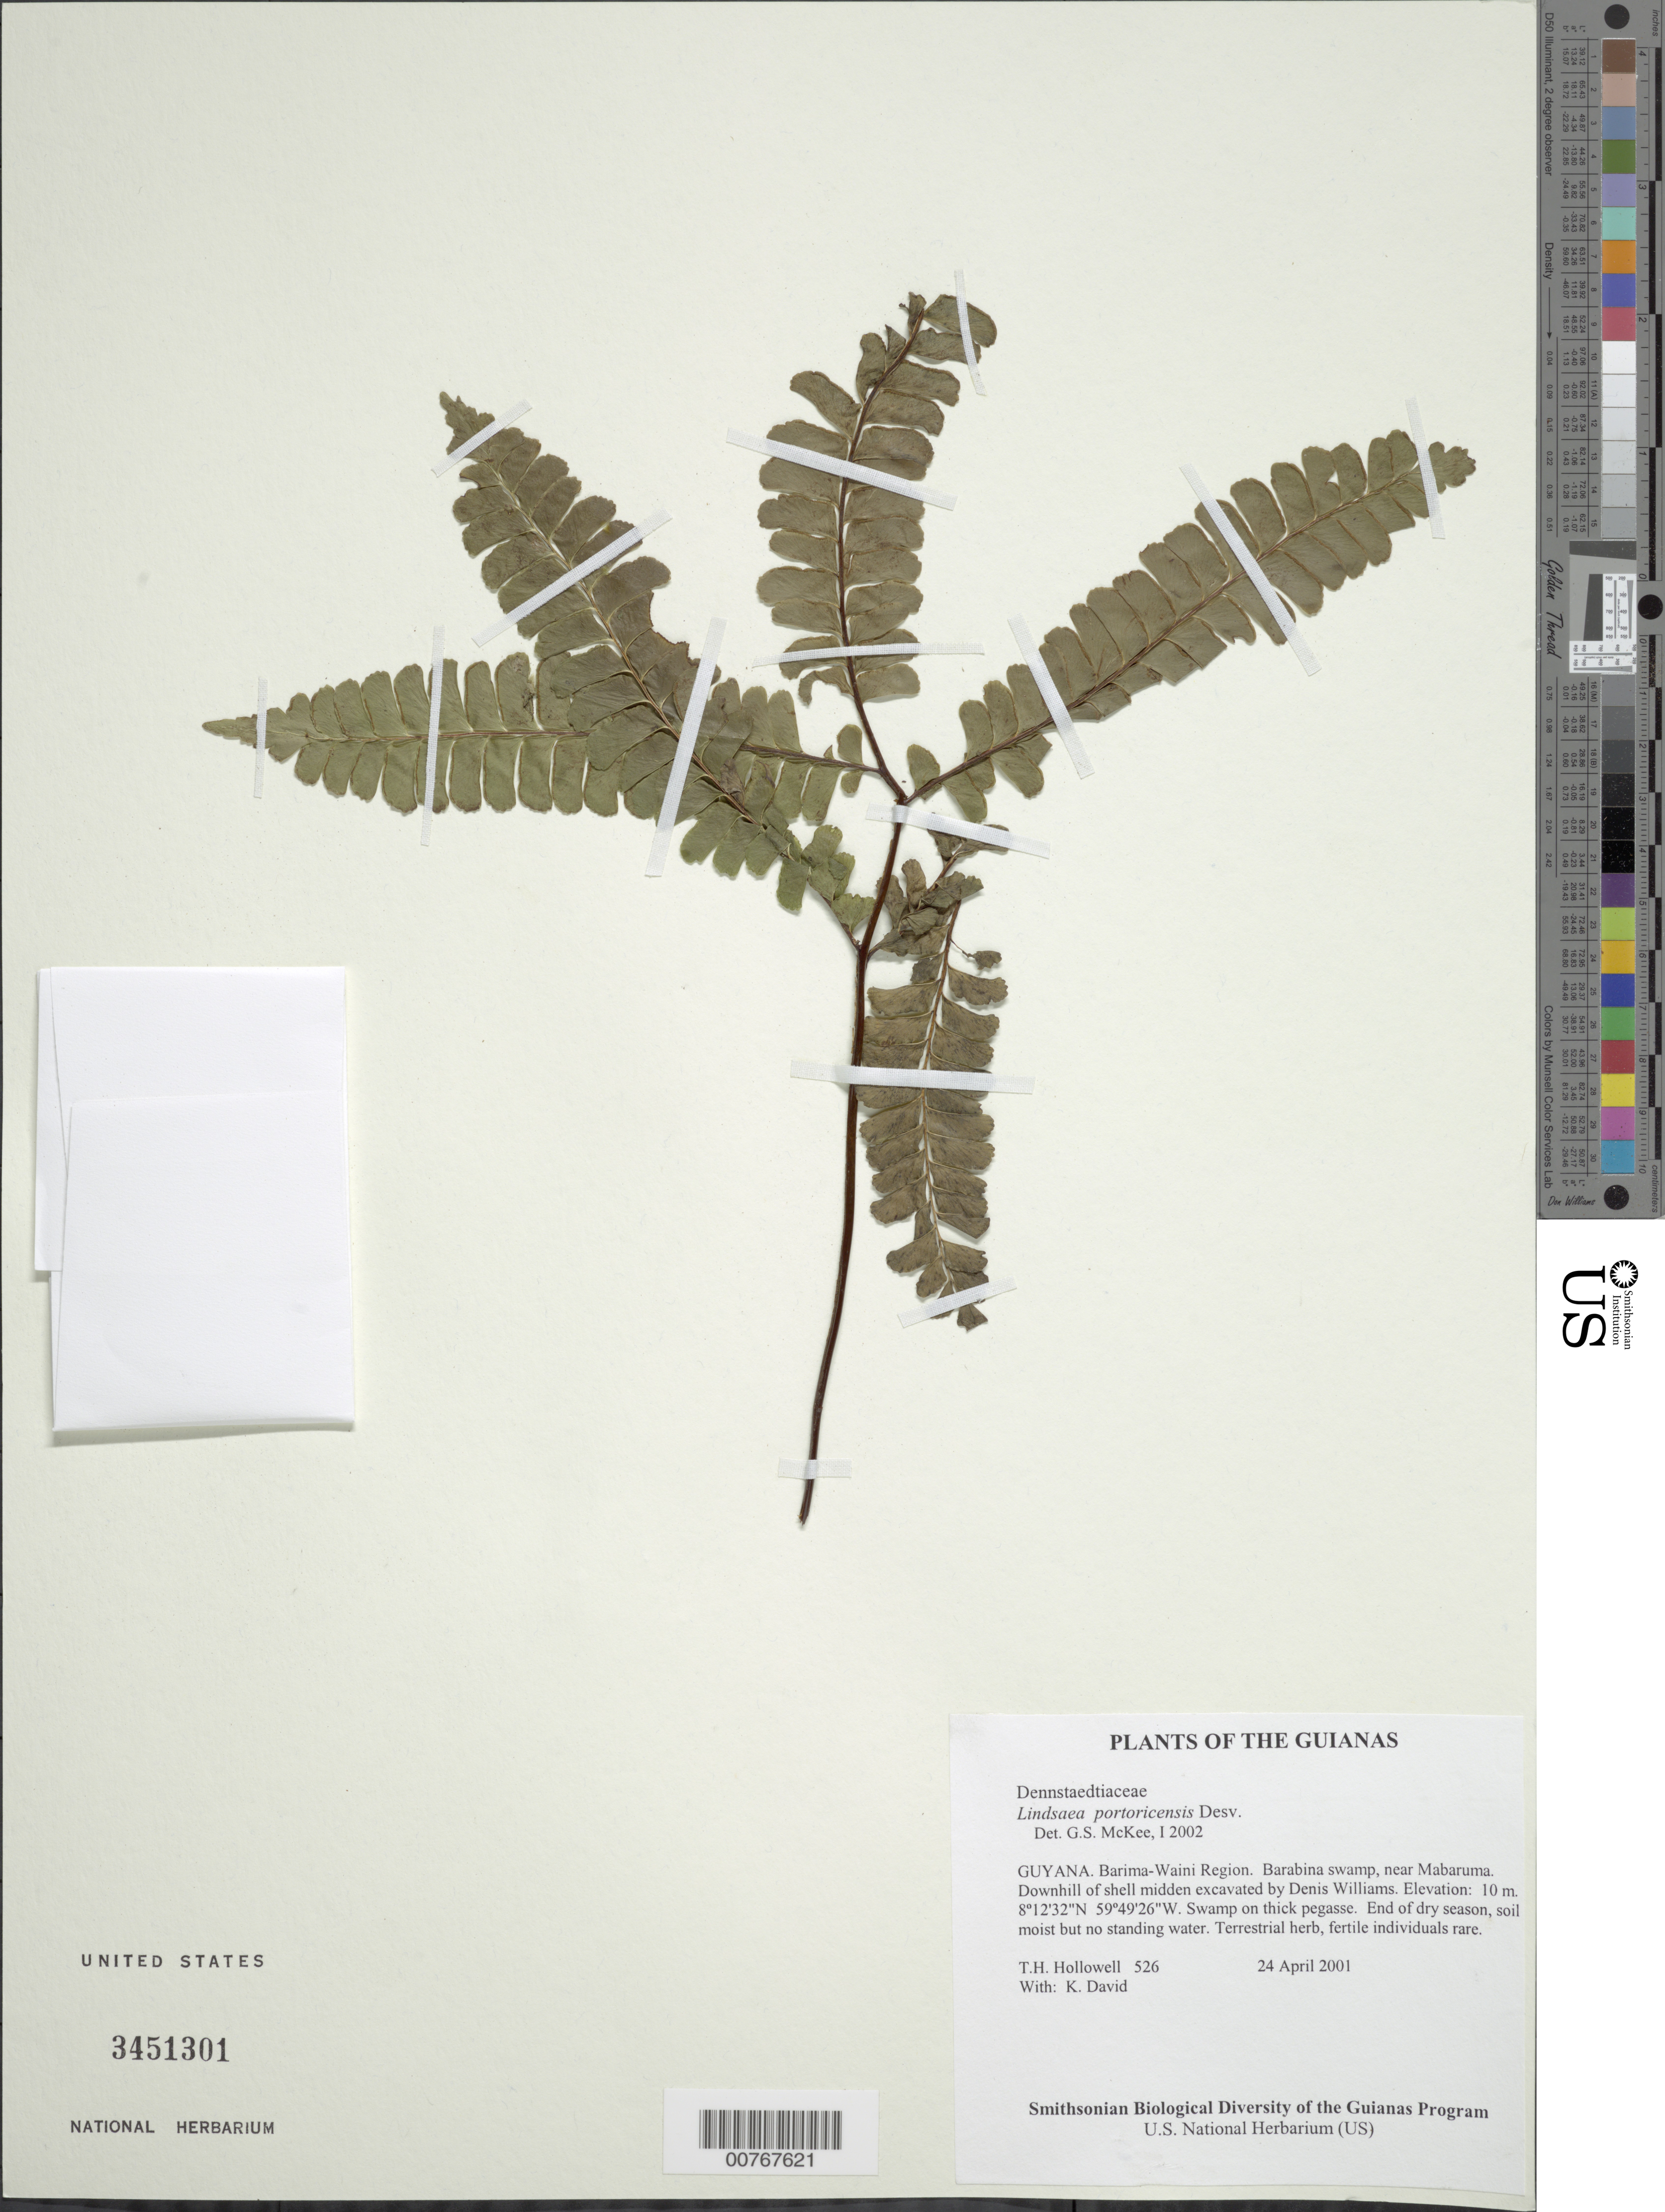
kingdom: Plantae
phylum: Tracheophyta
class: Polypodiopsida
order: Polypodiales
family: Lindsaeaceae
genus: Lindsaea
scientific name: Lindsaea portoricensis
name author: Desv.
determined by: McKee, G. S., (US), NMNH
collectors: T. Hollowell & K. David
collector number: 526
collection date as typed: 24 April 2001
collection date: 2001-04-24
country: Guyana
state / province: Barima-Waini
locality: Barabina swamp, near Mabaruma. Downhill of shell midden excavated by Denis Williams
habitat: Swamp on thick pegasse. End of dry season, soil moist but no standing water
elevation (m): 10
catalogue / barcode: US 3451301